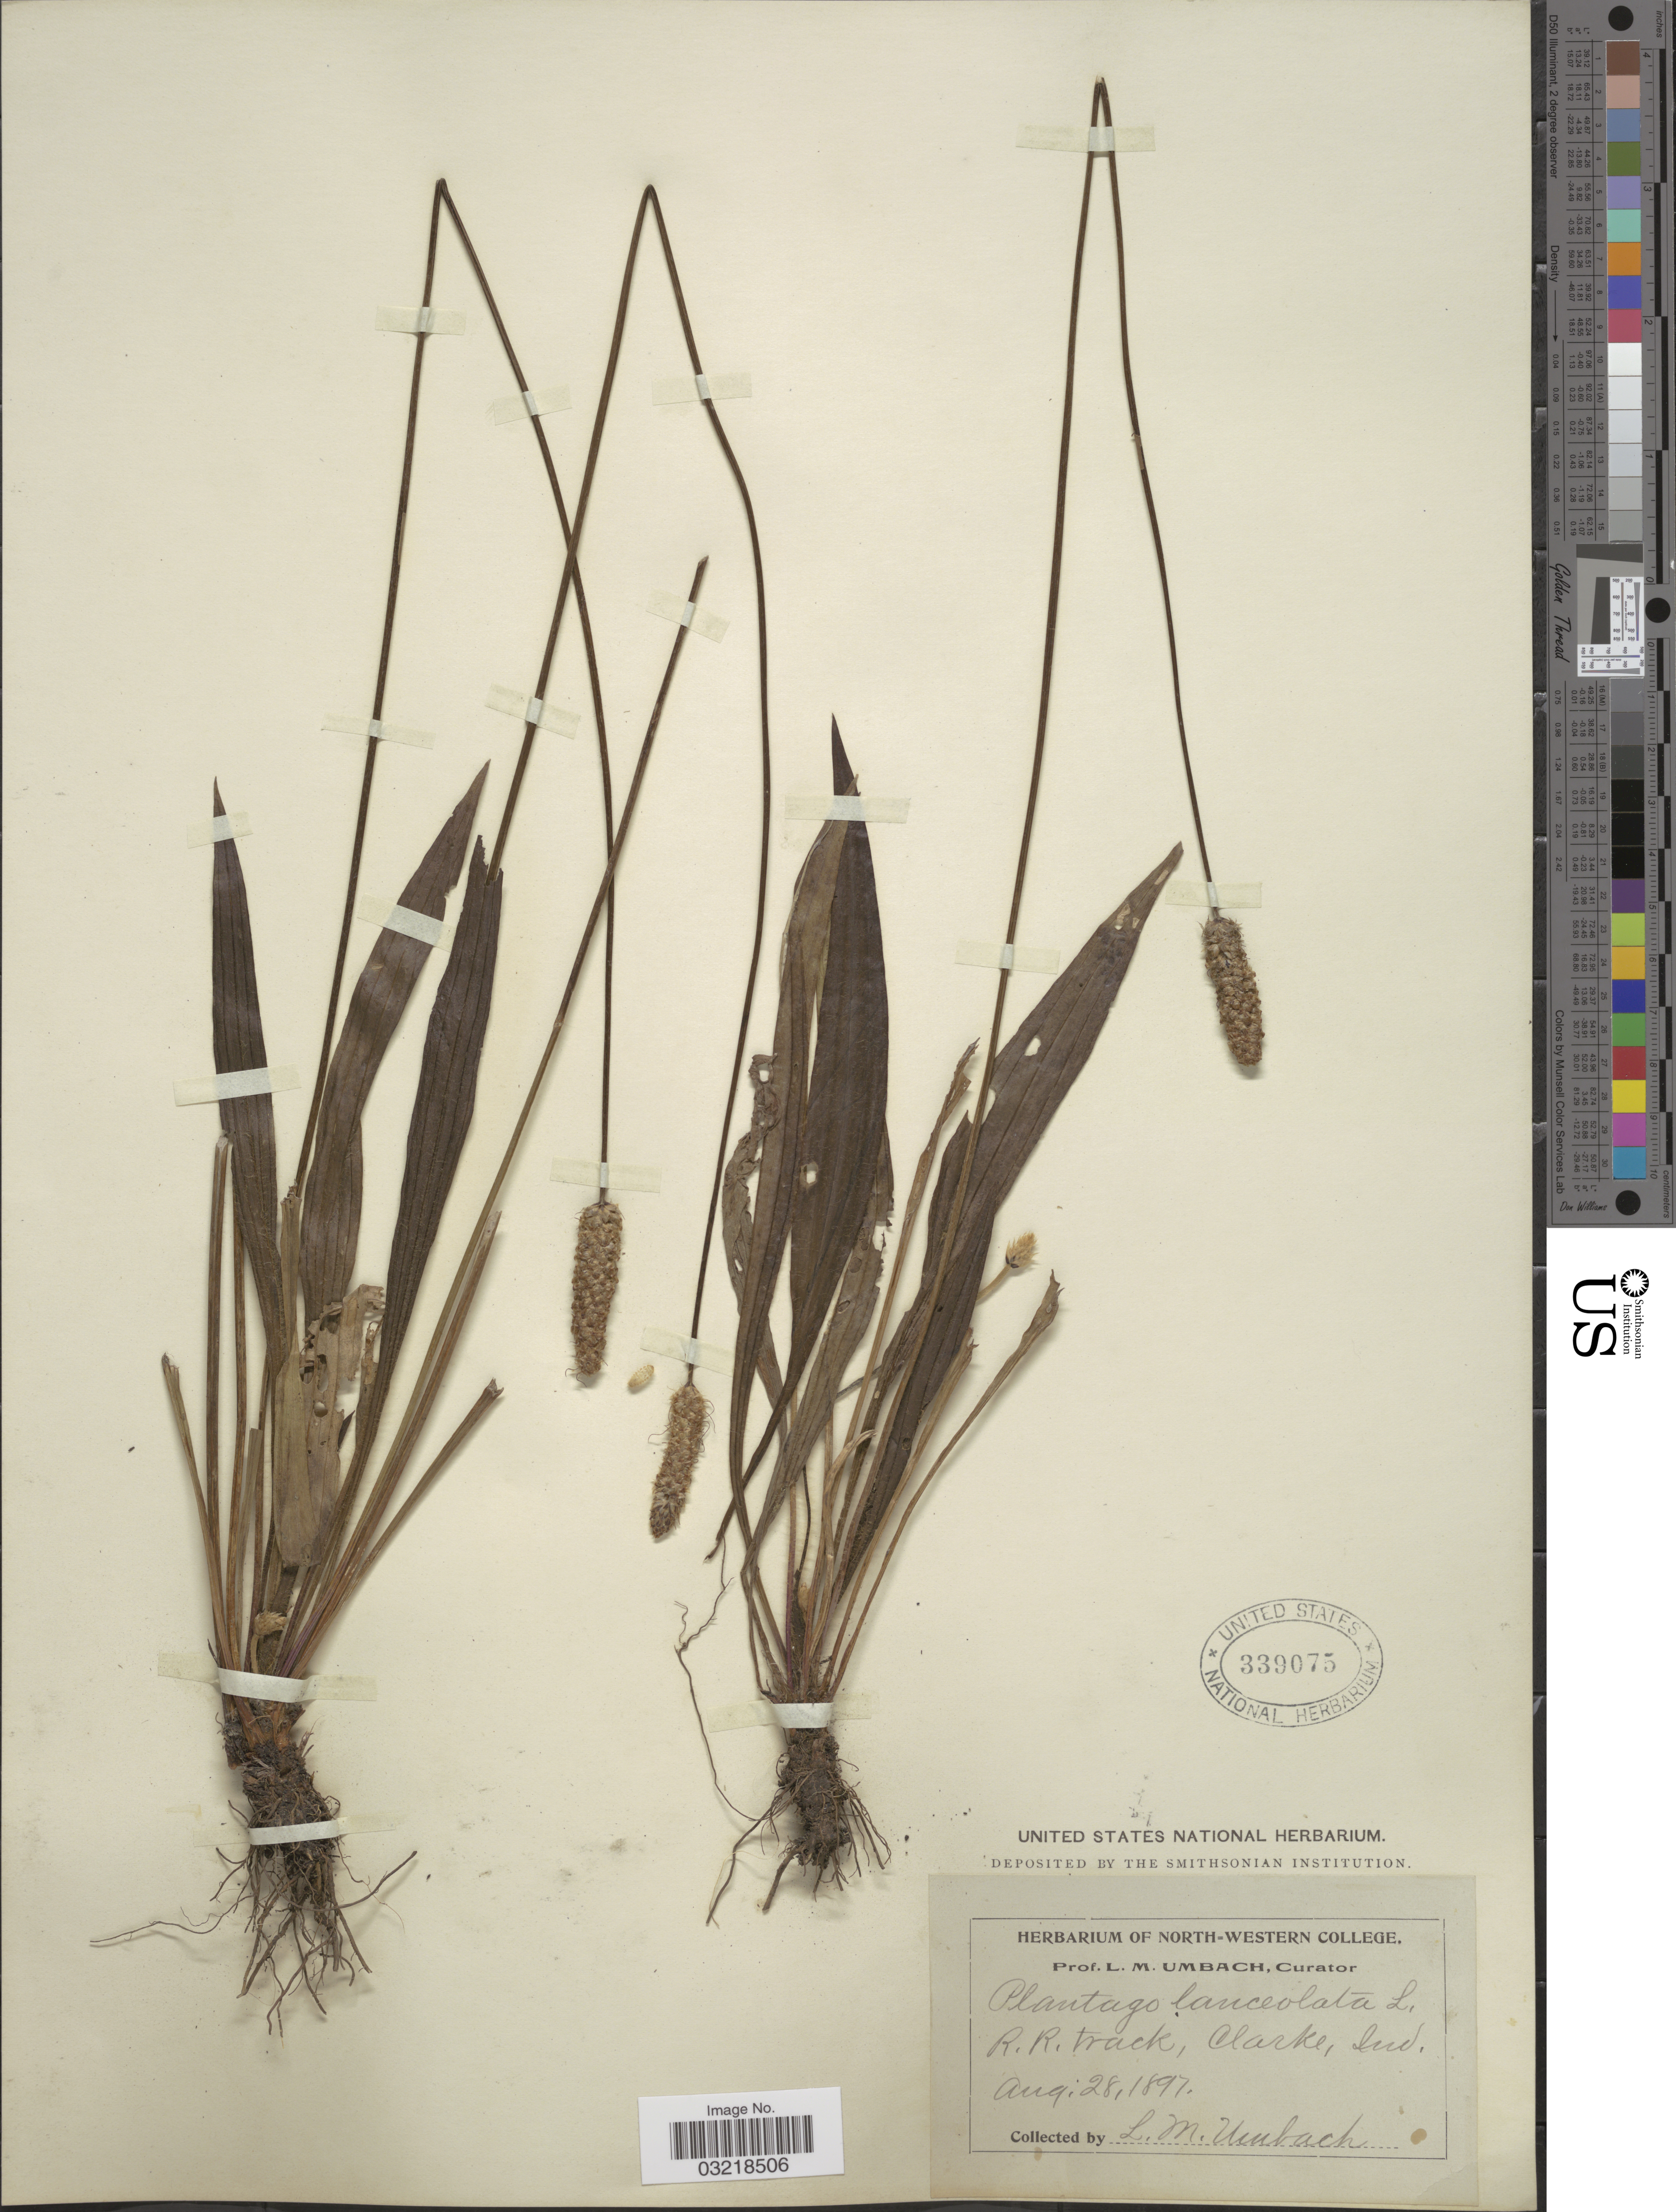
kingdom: Plantae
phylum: Tracheophyta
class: Magnoliopsida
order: Lamiales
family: Plantaginaceae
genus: Plantago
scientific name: Plantago lanceolata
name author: L.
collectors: L. M. Umbach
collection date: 1897-08-28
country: United States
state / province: Indiana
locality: R.R. track, Clarke.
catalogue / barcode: US 339075